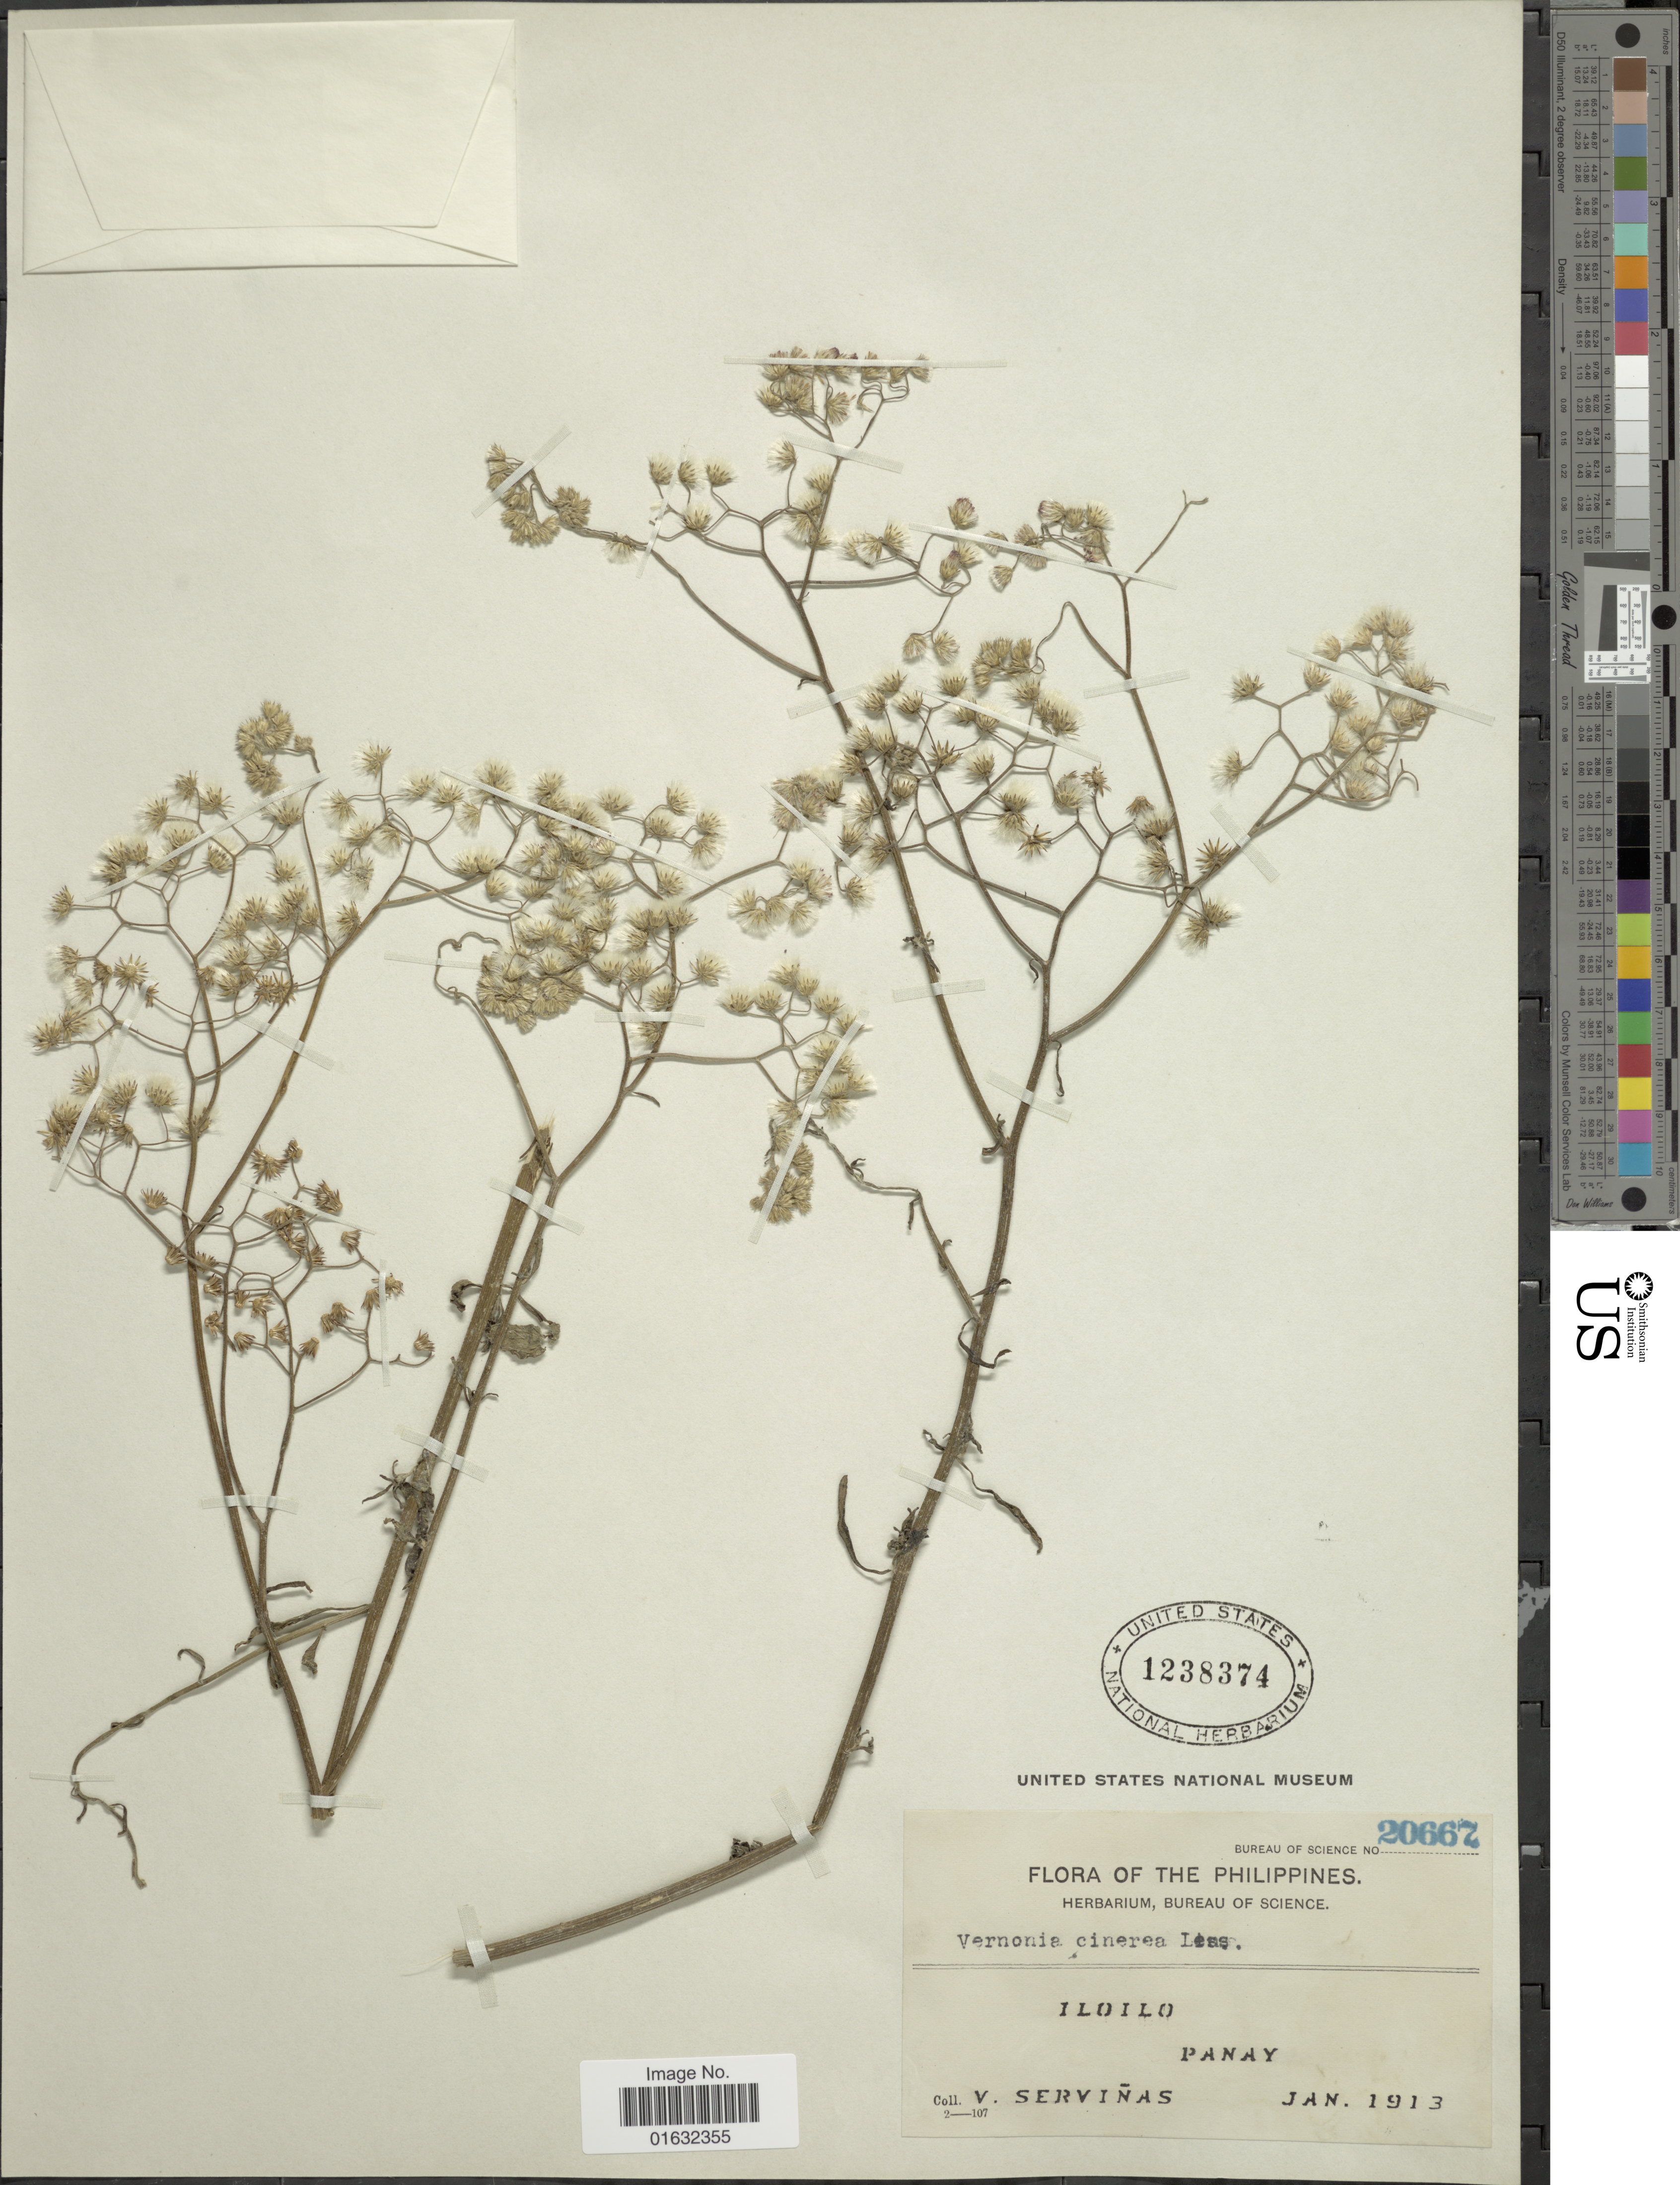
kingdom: Plantae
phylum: Tracheophyta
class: Magnoliopsida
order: Asterales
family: Asteraceae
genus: Cyanthillium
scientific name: Cyanthillium cinereum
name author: (L.) H. Rob.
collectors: V. Servinas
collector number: Bureau of Science 20667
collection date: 1913-01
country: Philippines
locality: Iloilo, Panay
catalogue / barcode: US 1238374